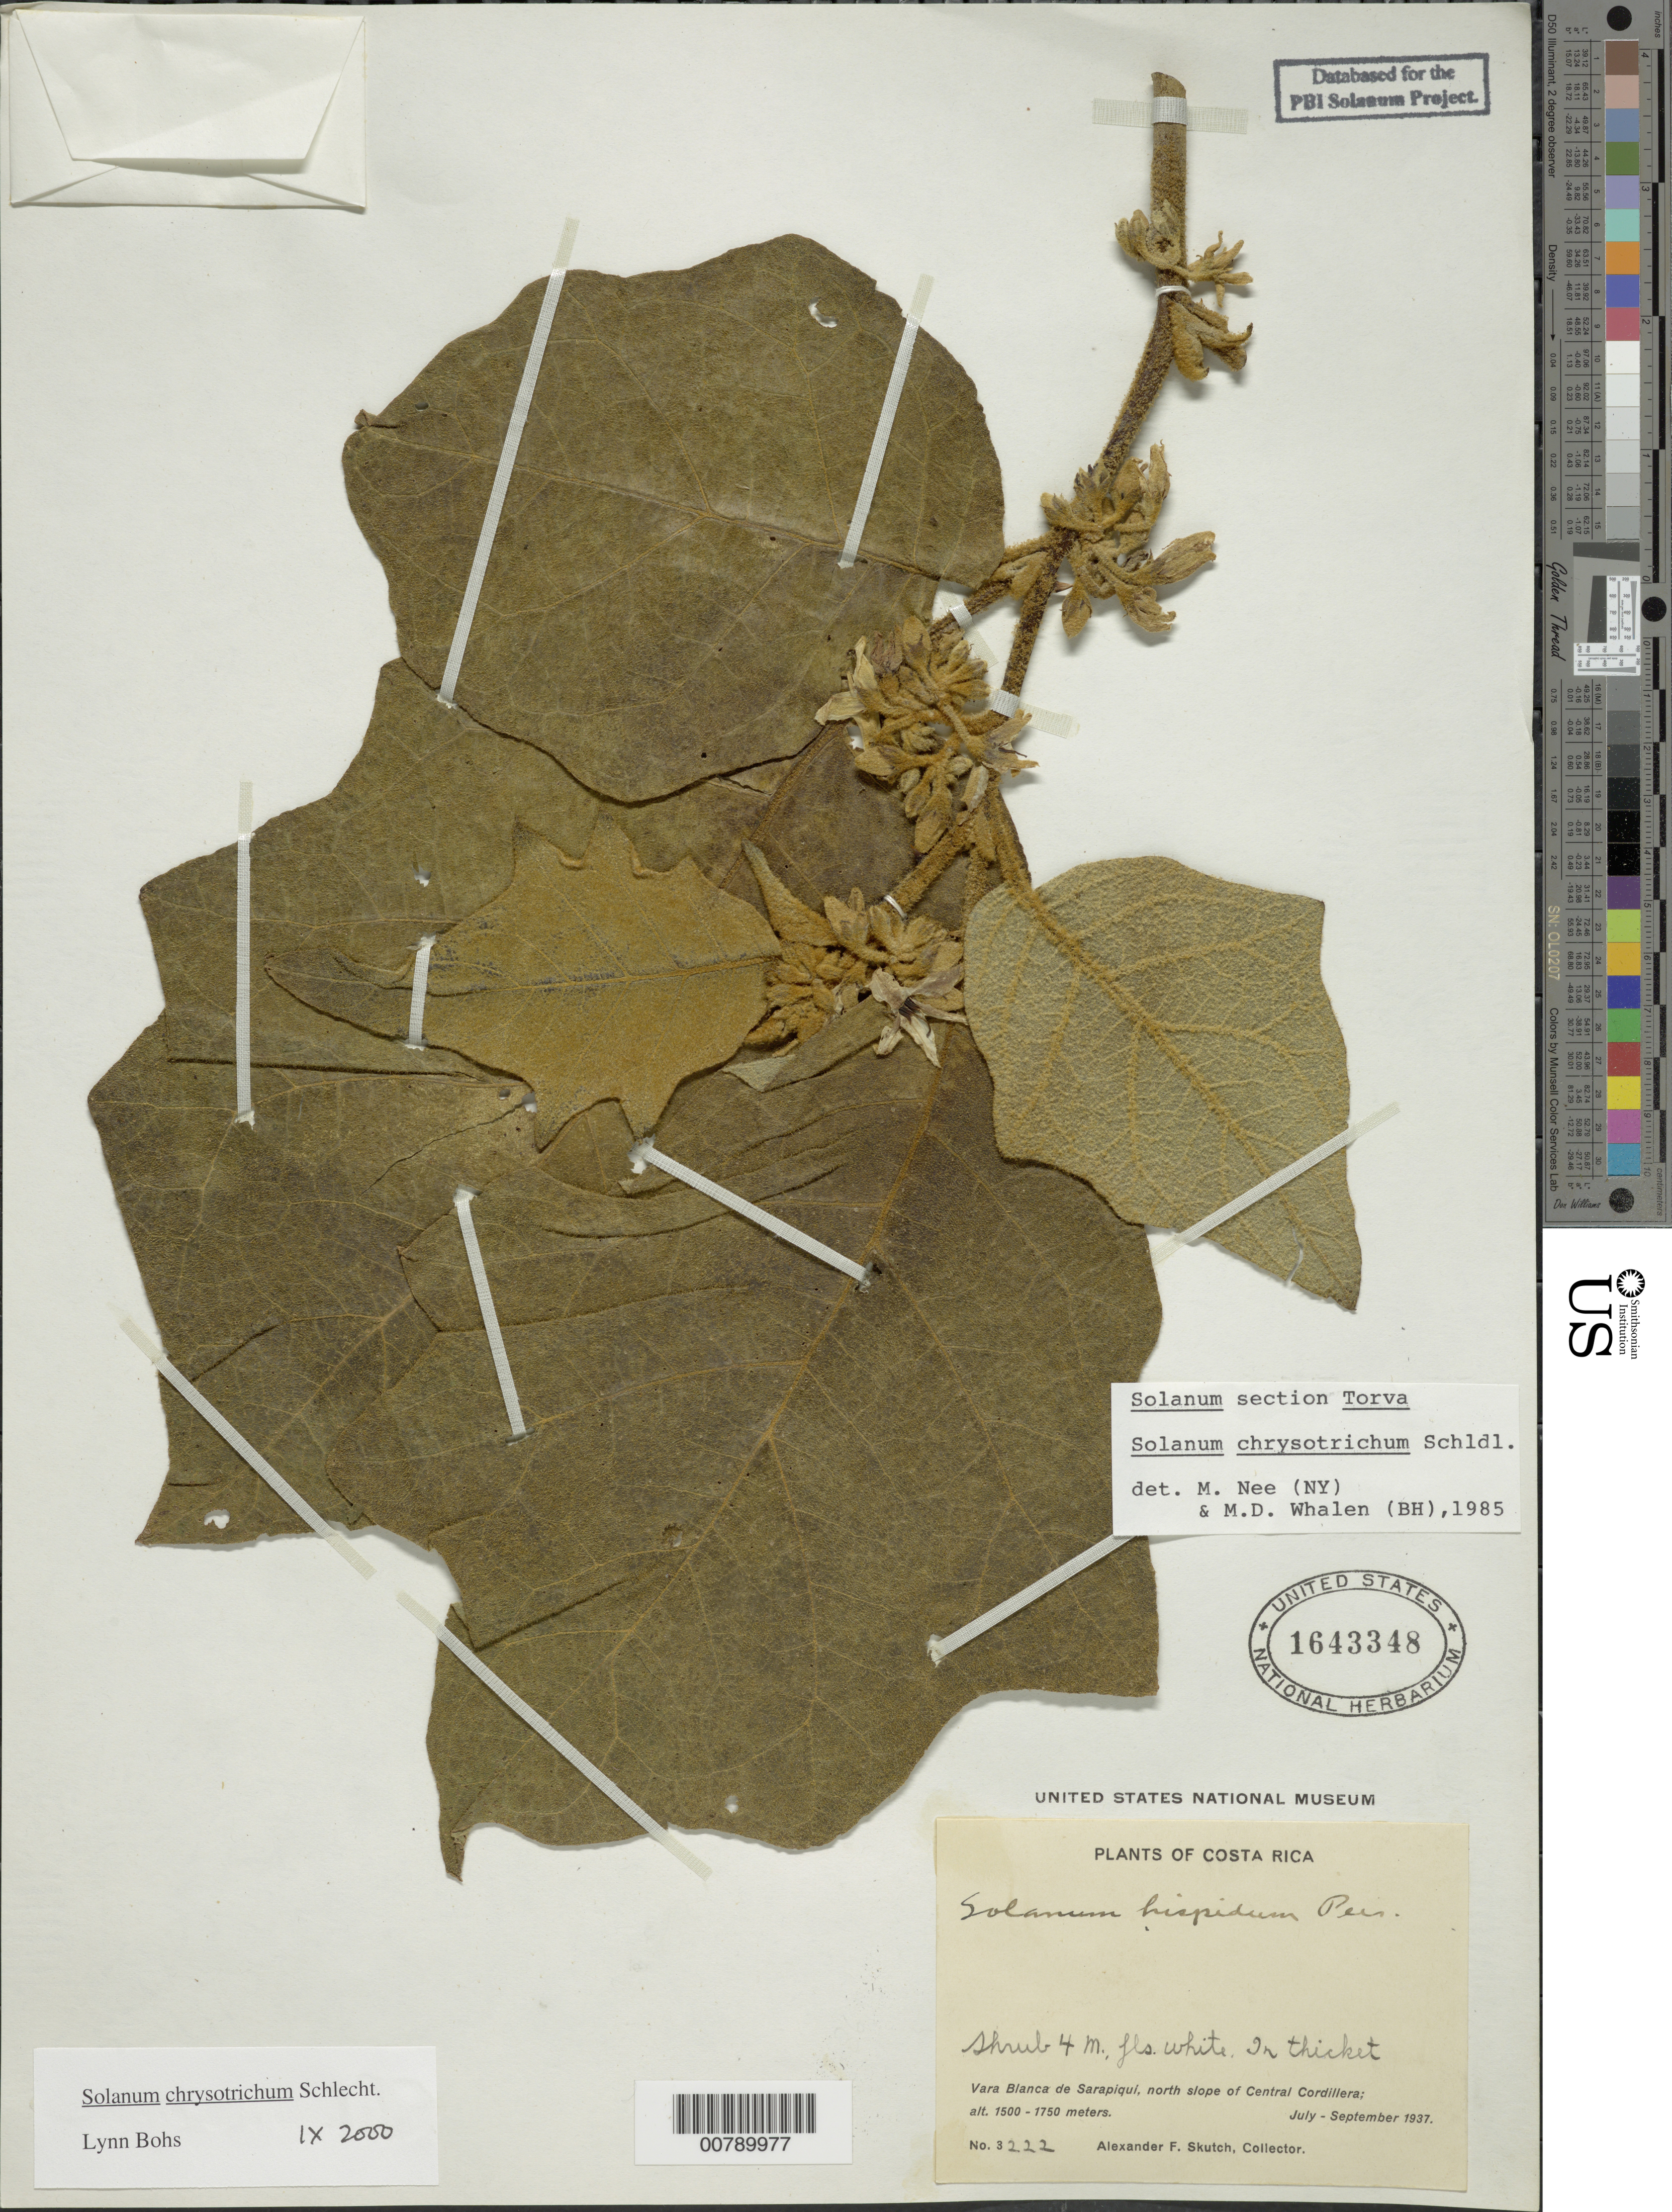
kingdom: Plantae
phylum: Tracheophyta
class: Magnoliopsida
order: Solanales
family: Solanaceae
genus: Solanum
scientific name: Solanum chrysotrichum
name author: Schltdl.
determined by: Bohs, L. A.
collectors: A. F. Skutch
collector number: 3222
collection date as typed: Jul 1937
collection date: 1937-07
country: Costa Rica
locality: North slope of Central Cordillera.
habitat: In thicket.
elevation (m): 1500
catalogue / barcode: US 1643348